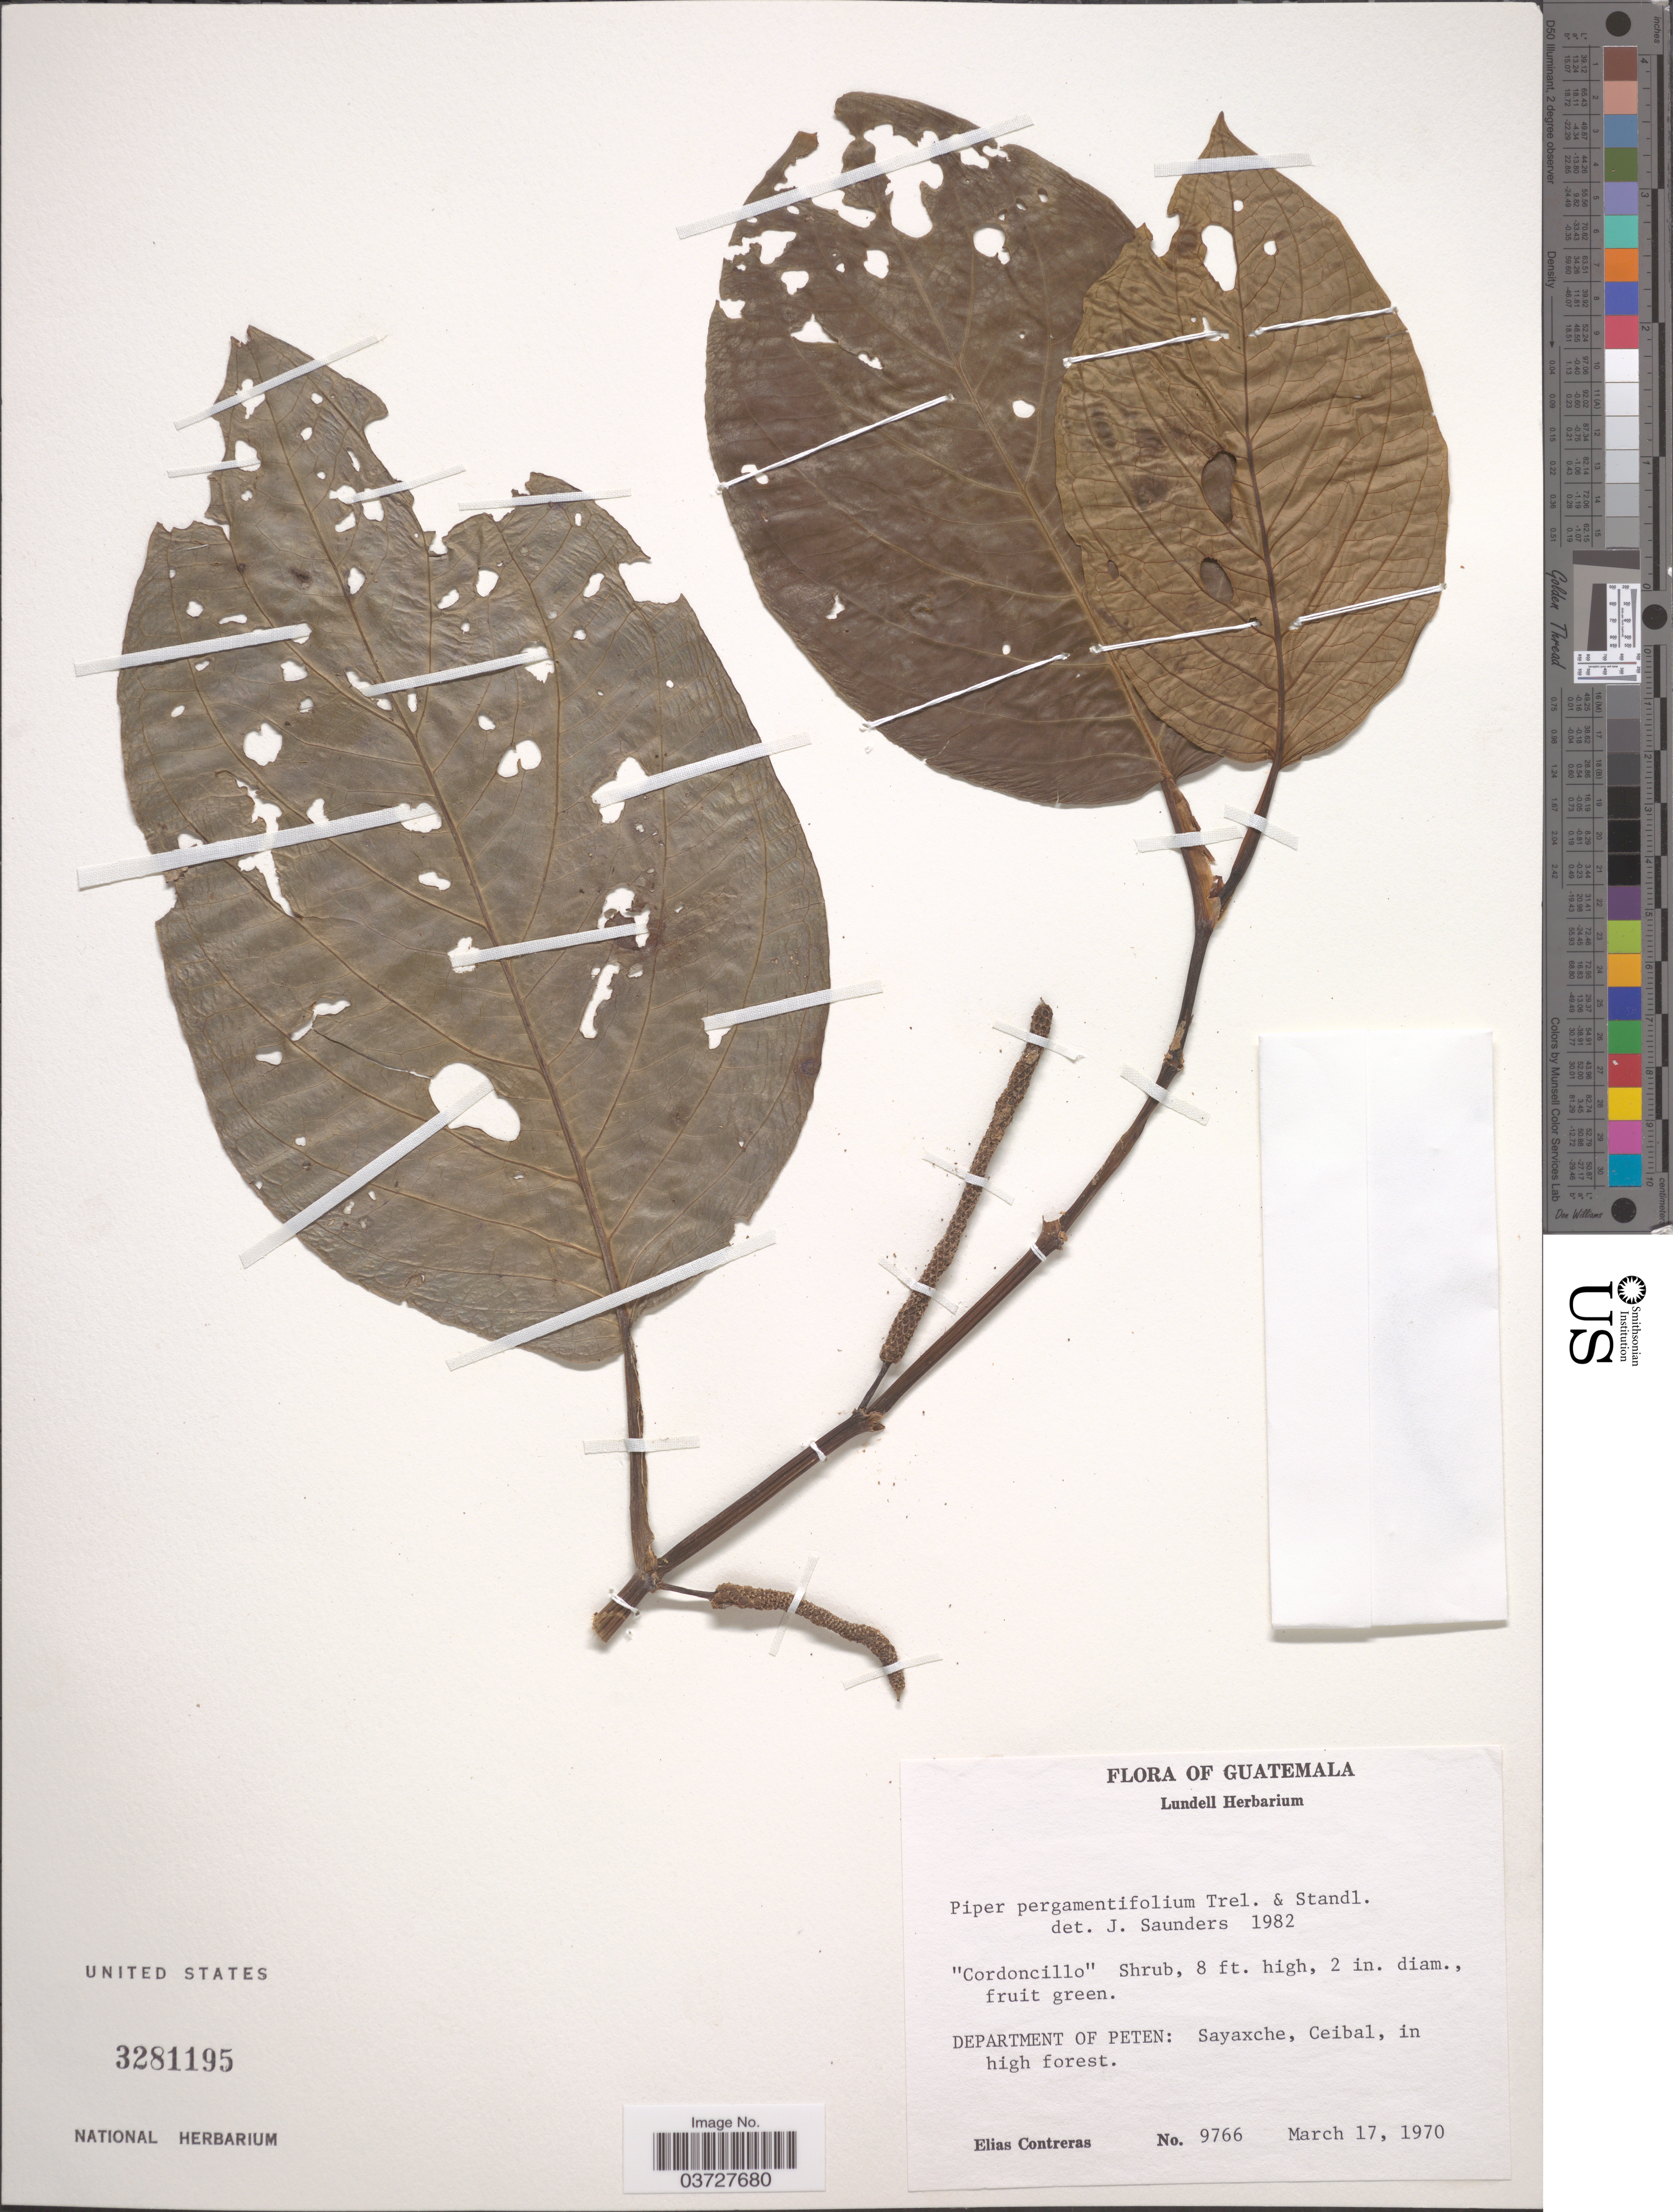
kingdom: Plantae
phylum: Tracheophyta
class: Magnoliopsida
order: Piperales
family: Piperaceae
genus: Piper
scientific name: Piper pergamentifolium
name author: Trel. & Standl.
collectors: E. Contreras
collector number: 9766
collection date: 1970-03-17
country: Guatemala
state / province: El Peten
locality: Department of Peten: Sayaxche, Ceibal, in high forest.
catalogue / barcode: US 3281195